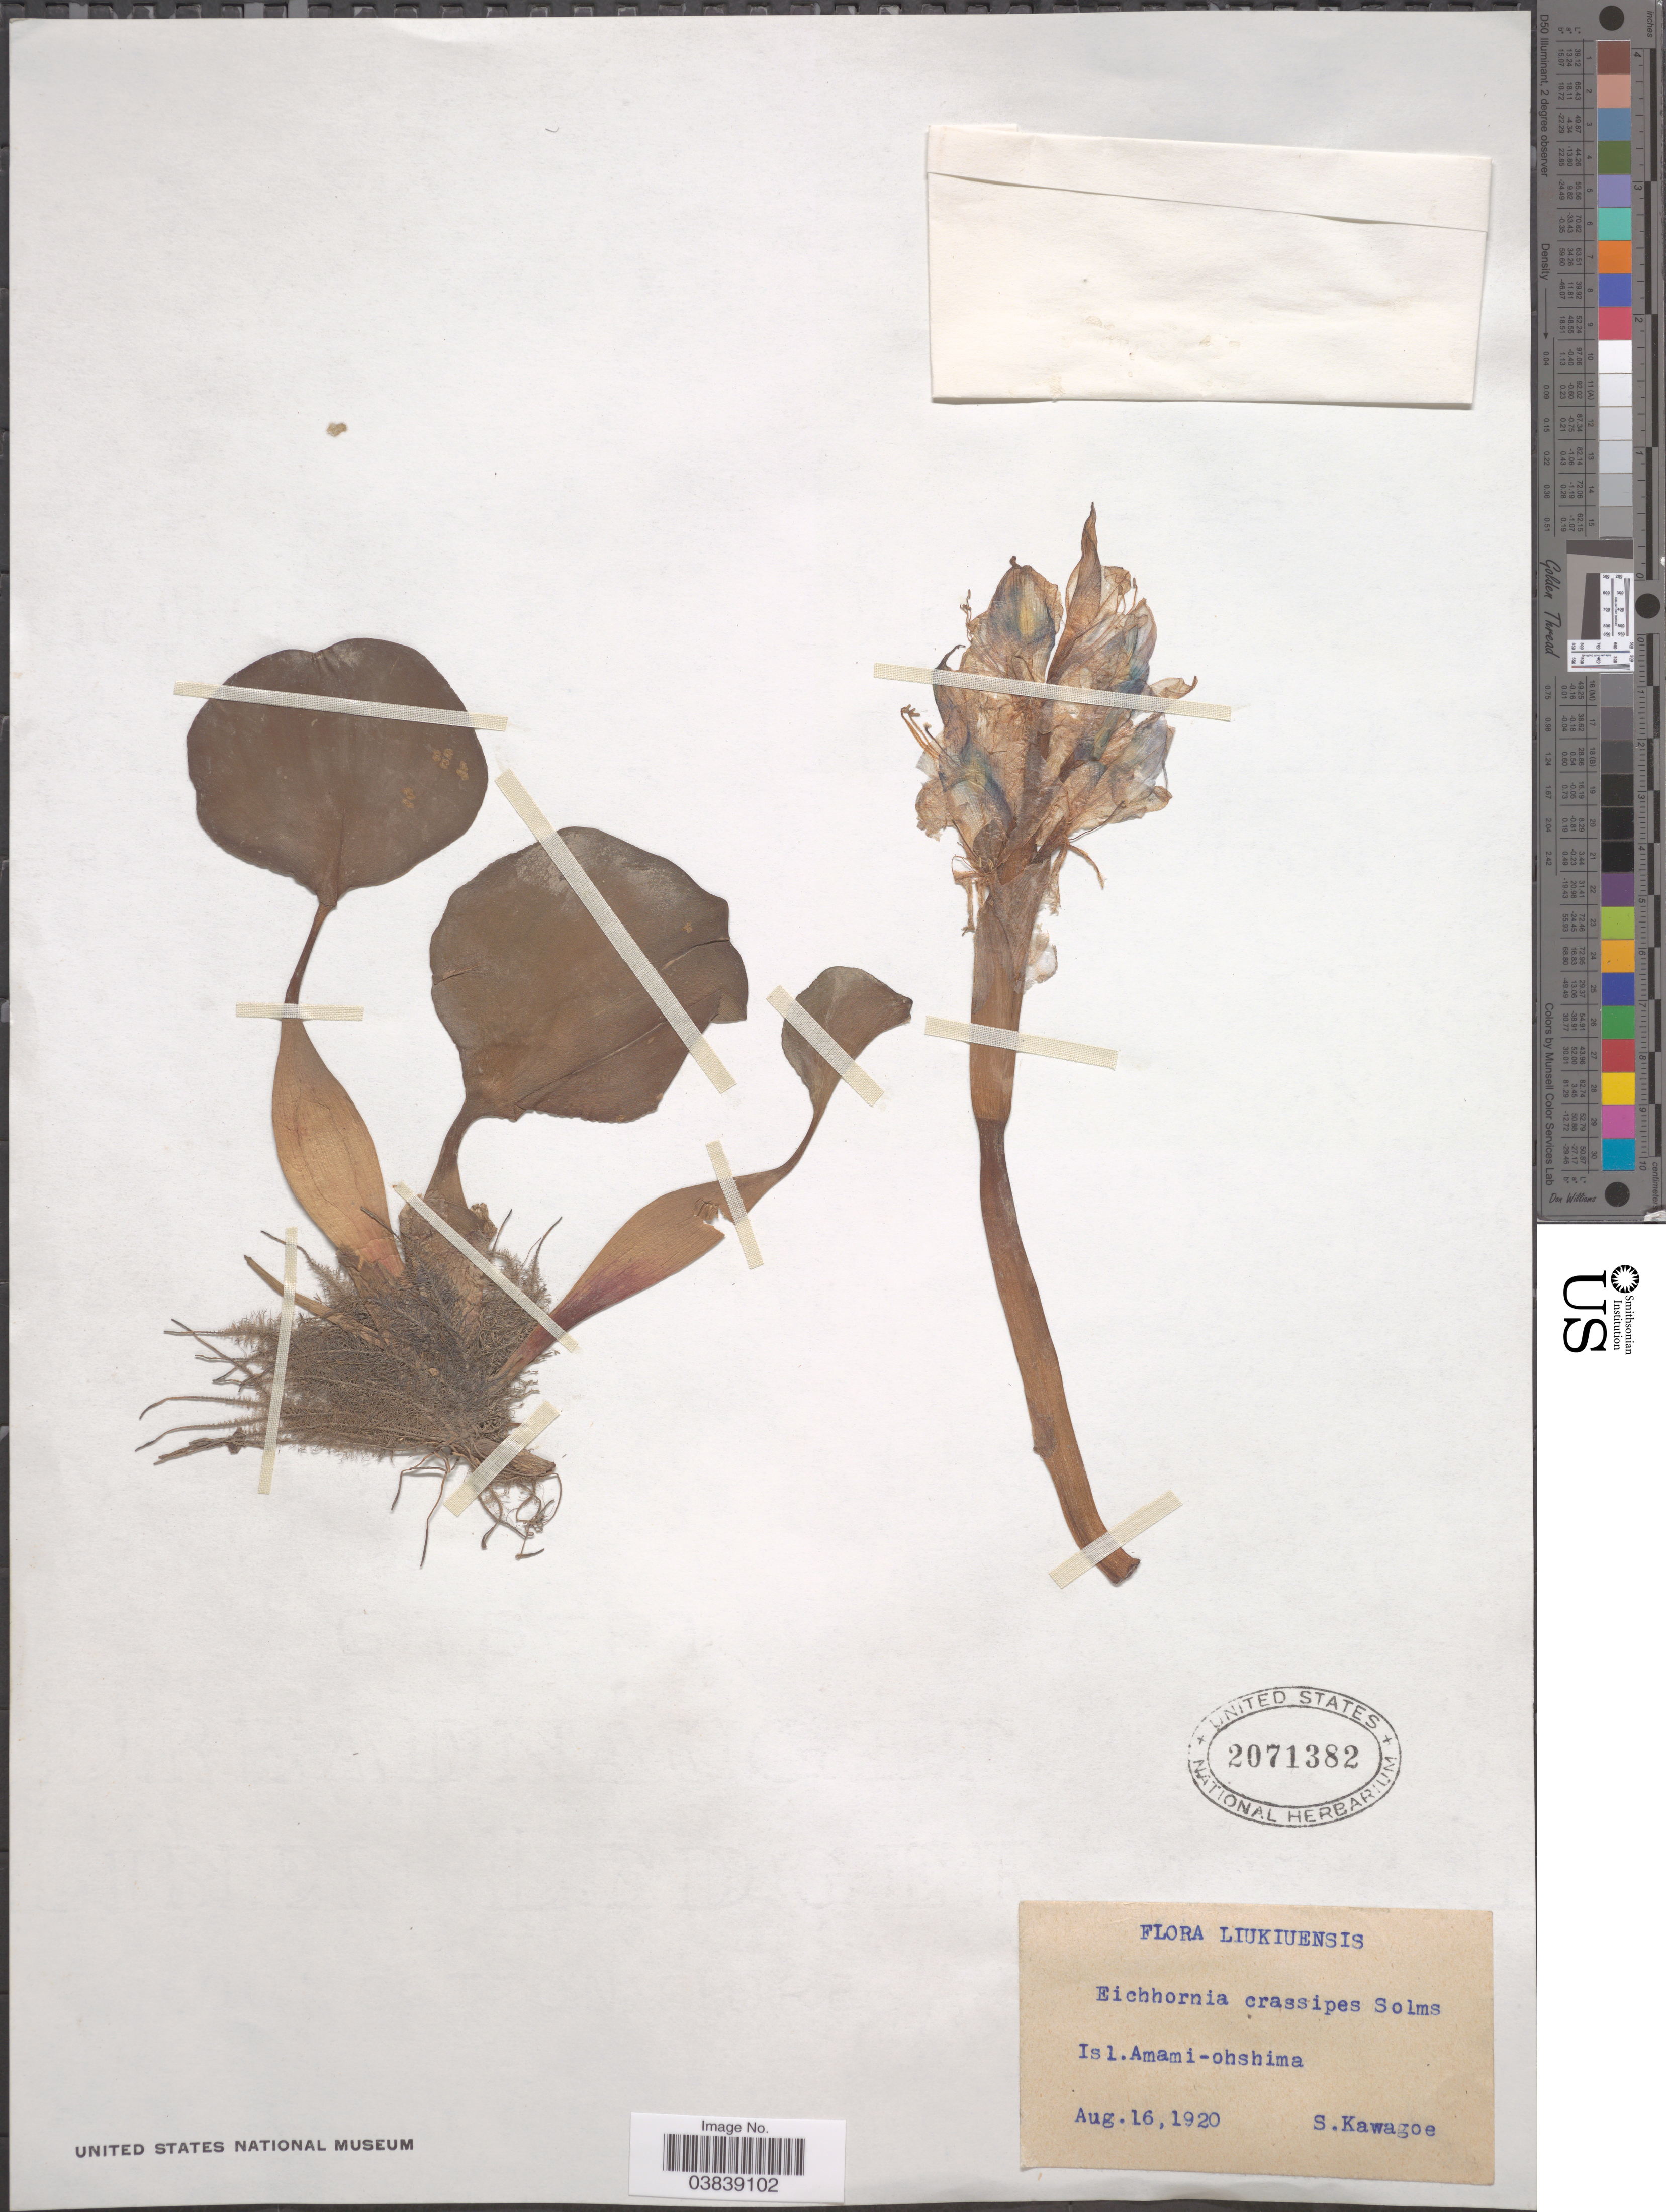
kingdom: Plantae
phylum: Tracheophyta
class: Liliopsida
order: Commelinales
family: Pontederiaceae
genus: Eichhornia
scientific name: Eichhornia crassipes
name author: (Mart.) Solms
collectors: S. Kawagoe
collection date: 1920-08-16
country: Japan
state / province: Okinawa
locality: Liukiuensis. Isl. Amami-ohshima.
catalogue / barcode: US 2071382